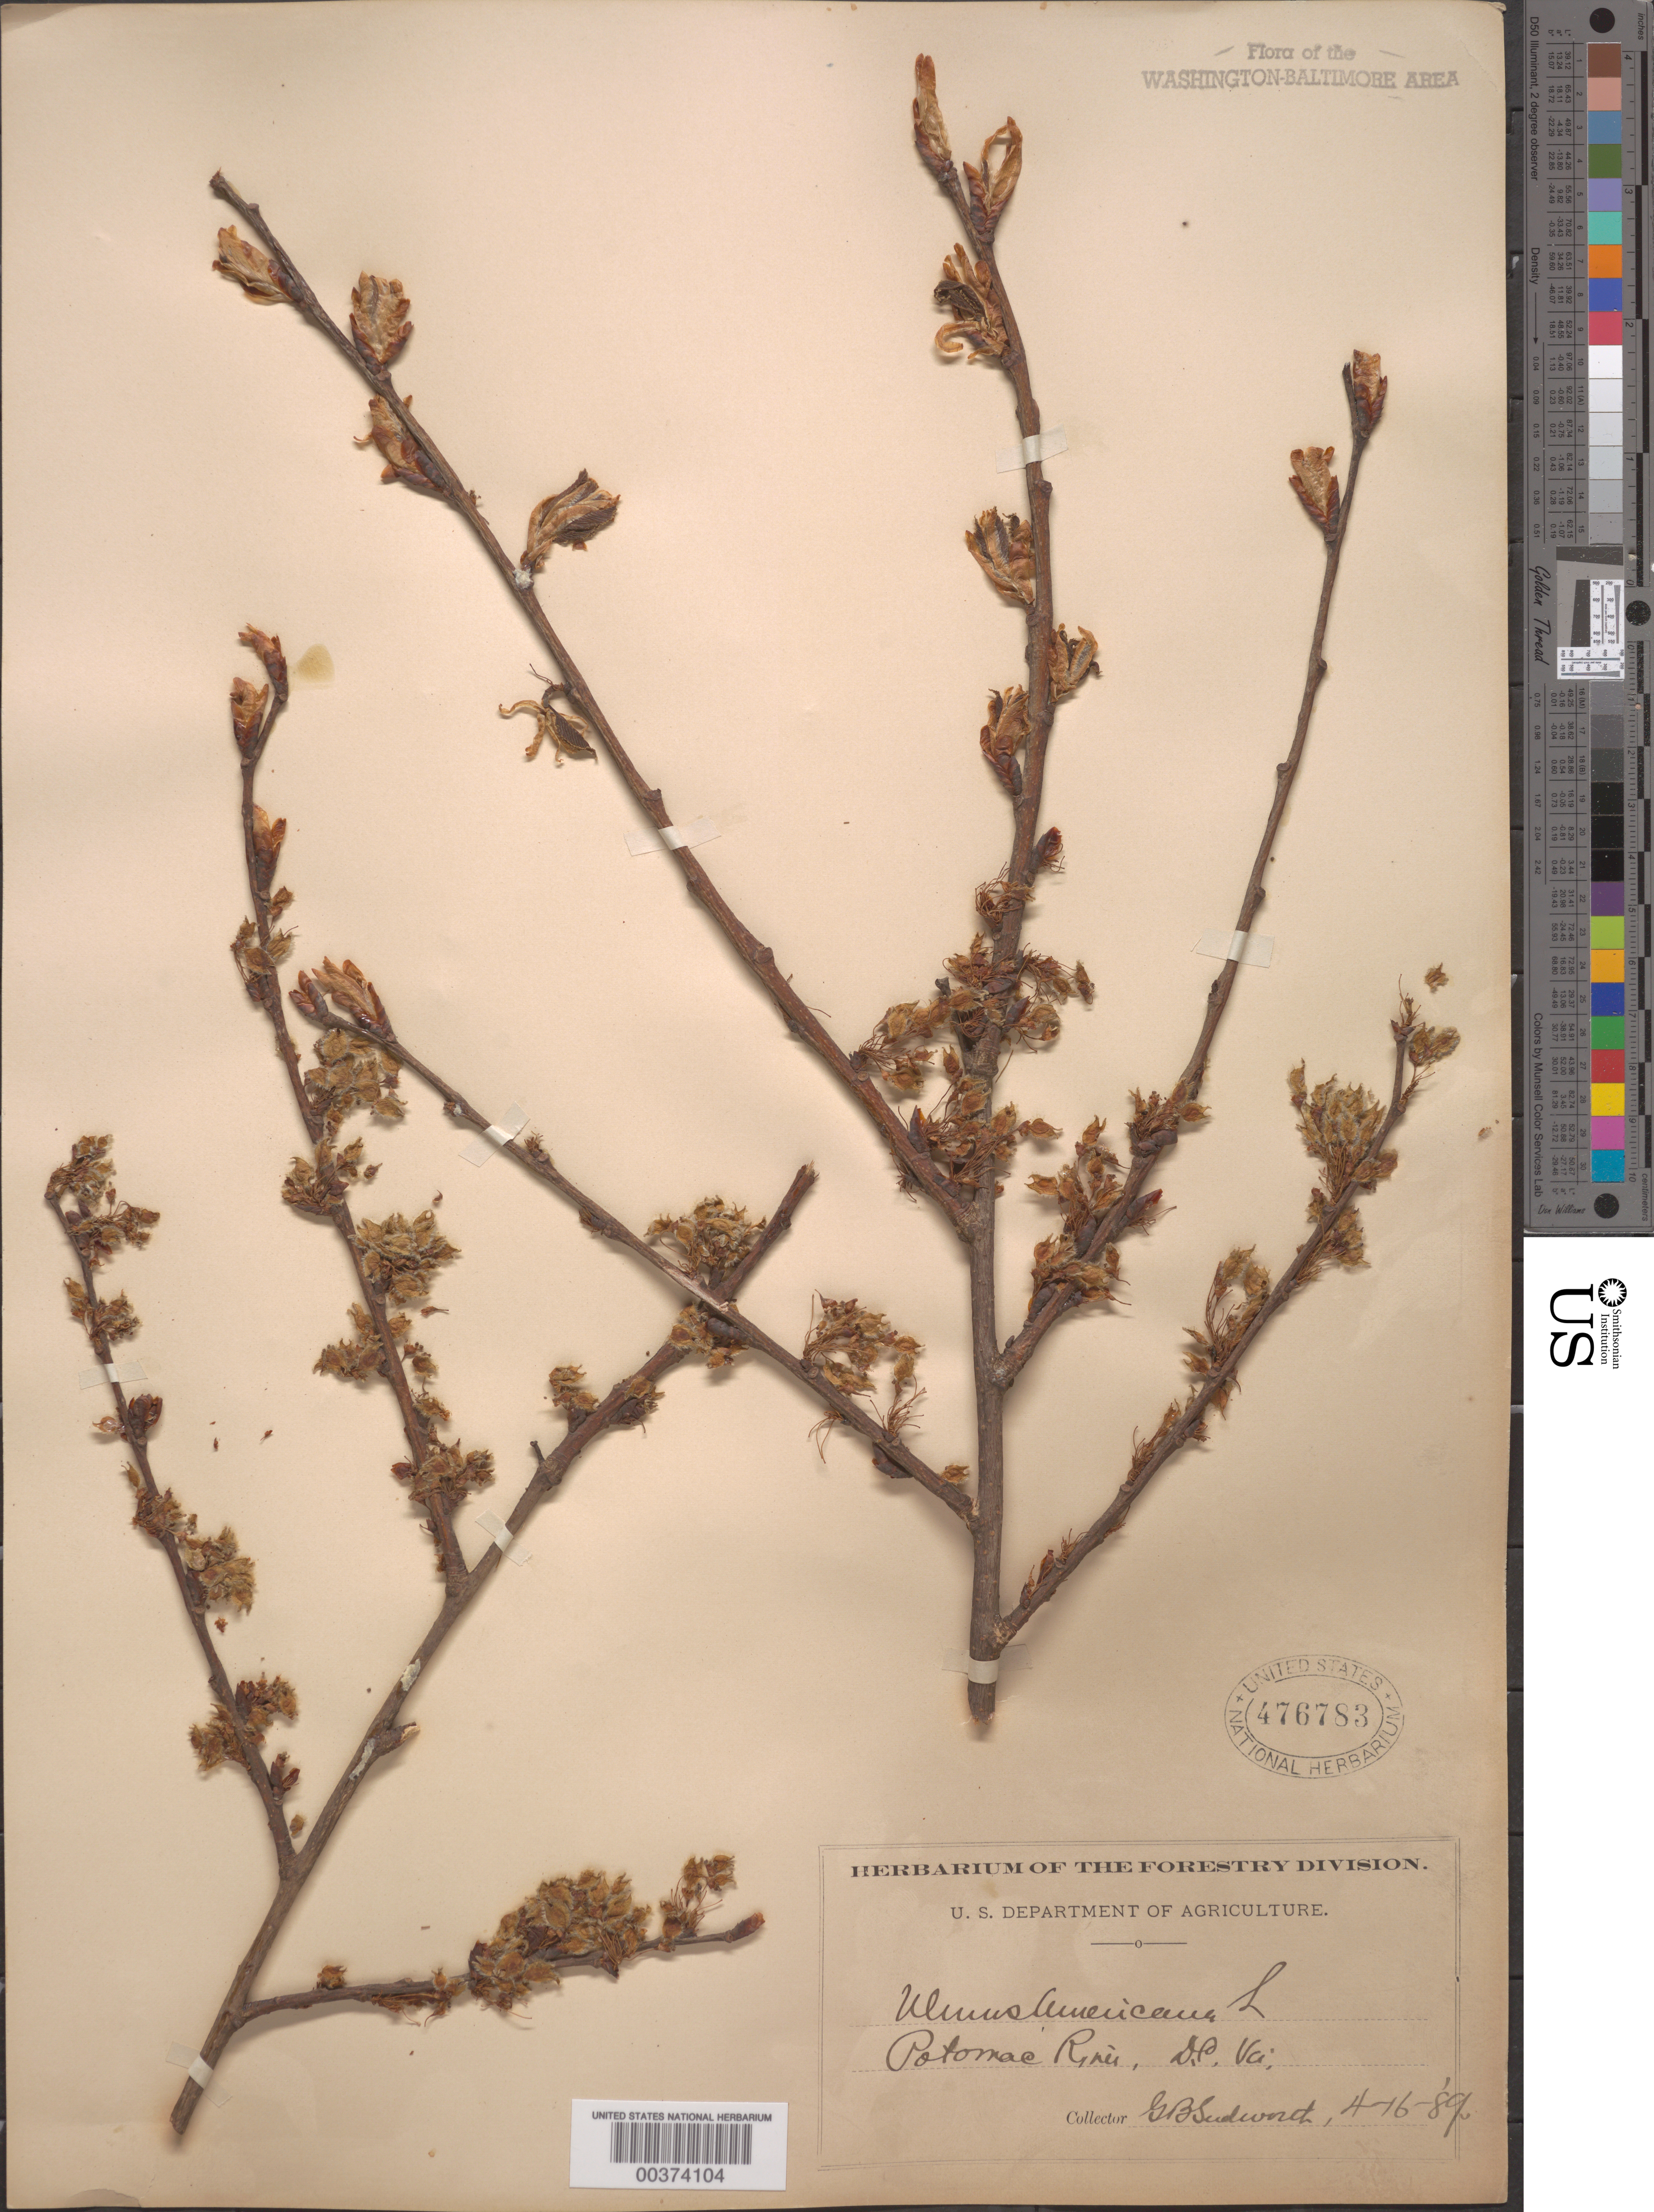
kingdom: Plantae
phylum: Tracheophyta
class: Magnoliopsida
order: Rosales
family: Ulmaceae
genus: Ulmus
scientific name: Ulmus americana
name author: L.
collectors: G. B. Sudworth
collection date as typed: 16 Apr 1889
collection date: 1889-04-16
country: United States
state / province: District of Columbia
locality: Potomac River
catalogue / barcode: US 476783